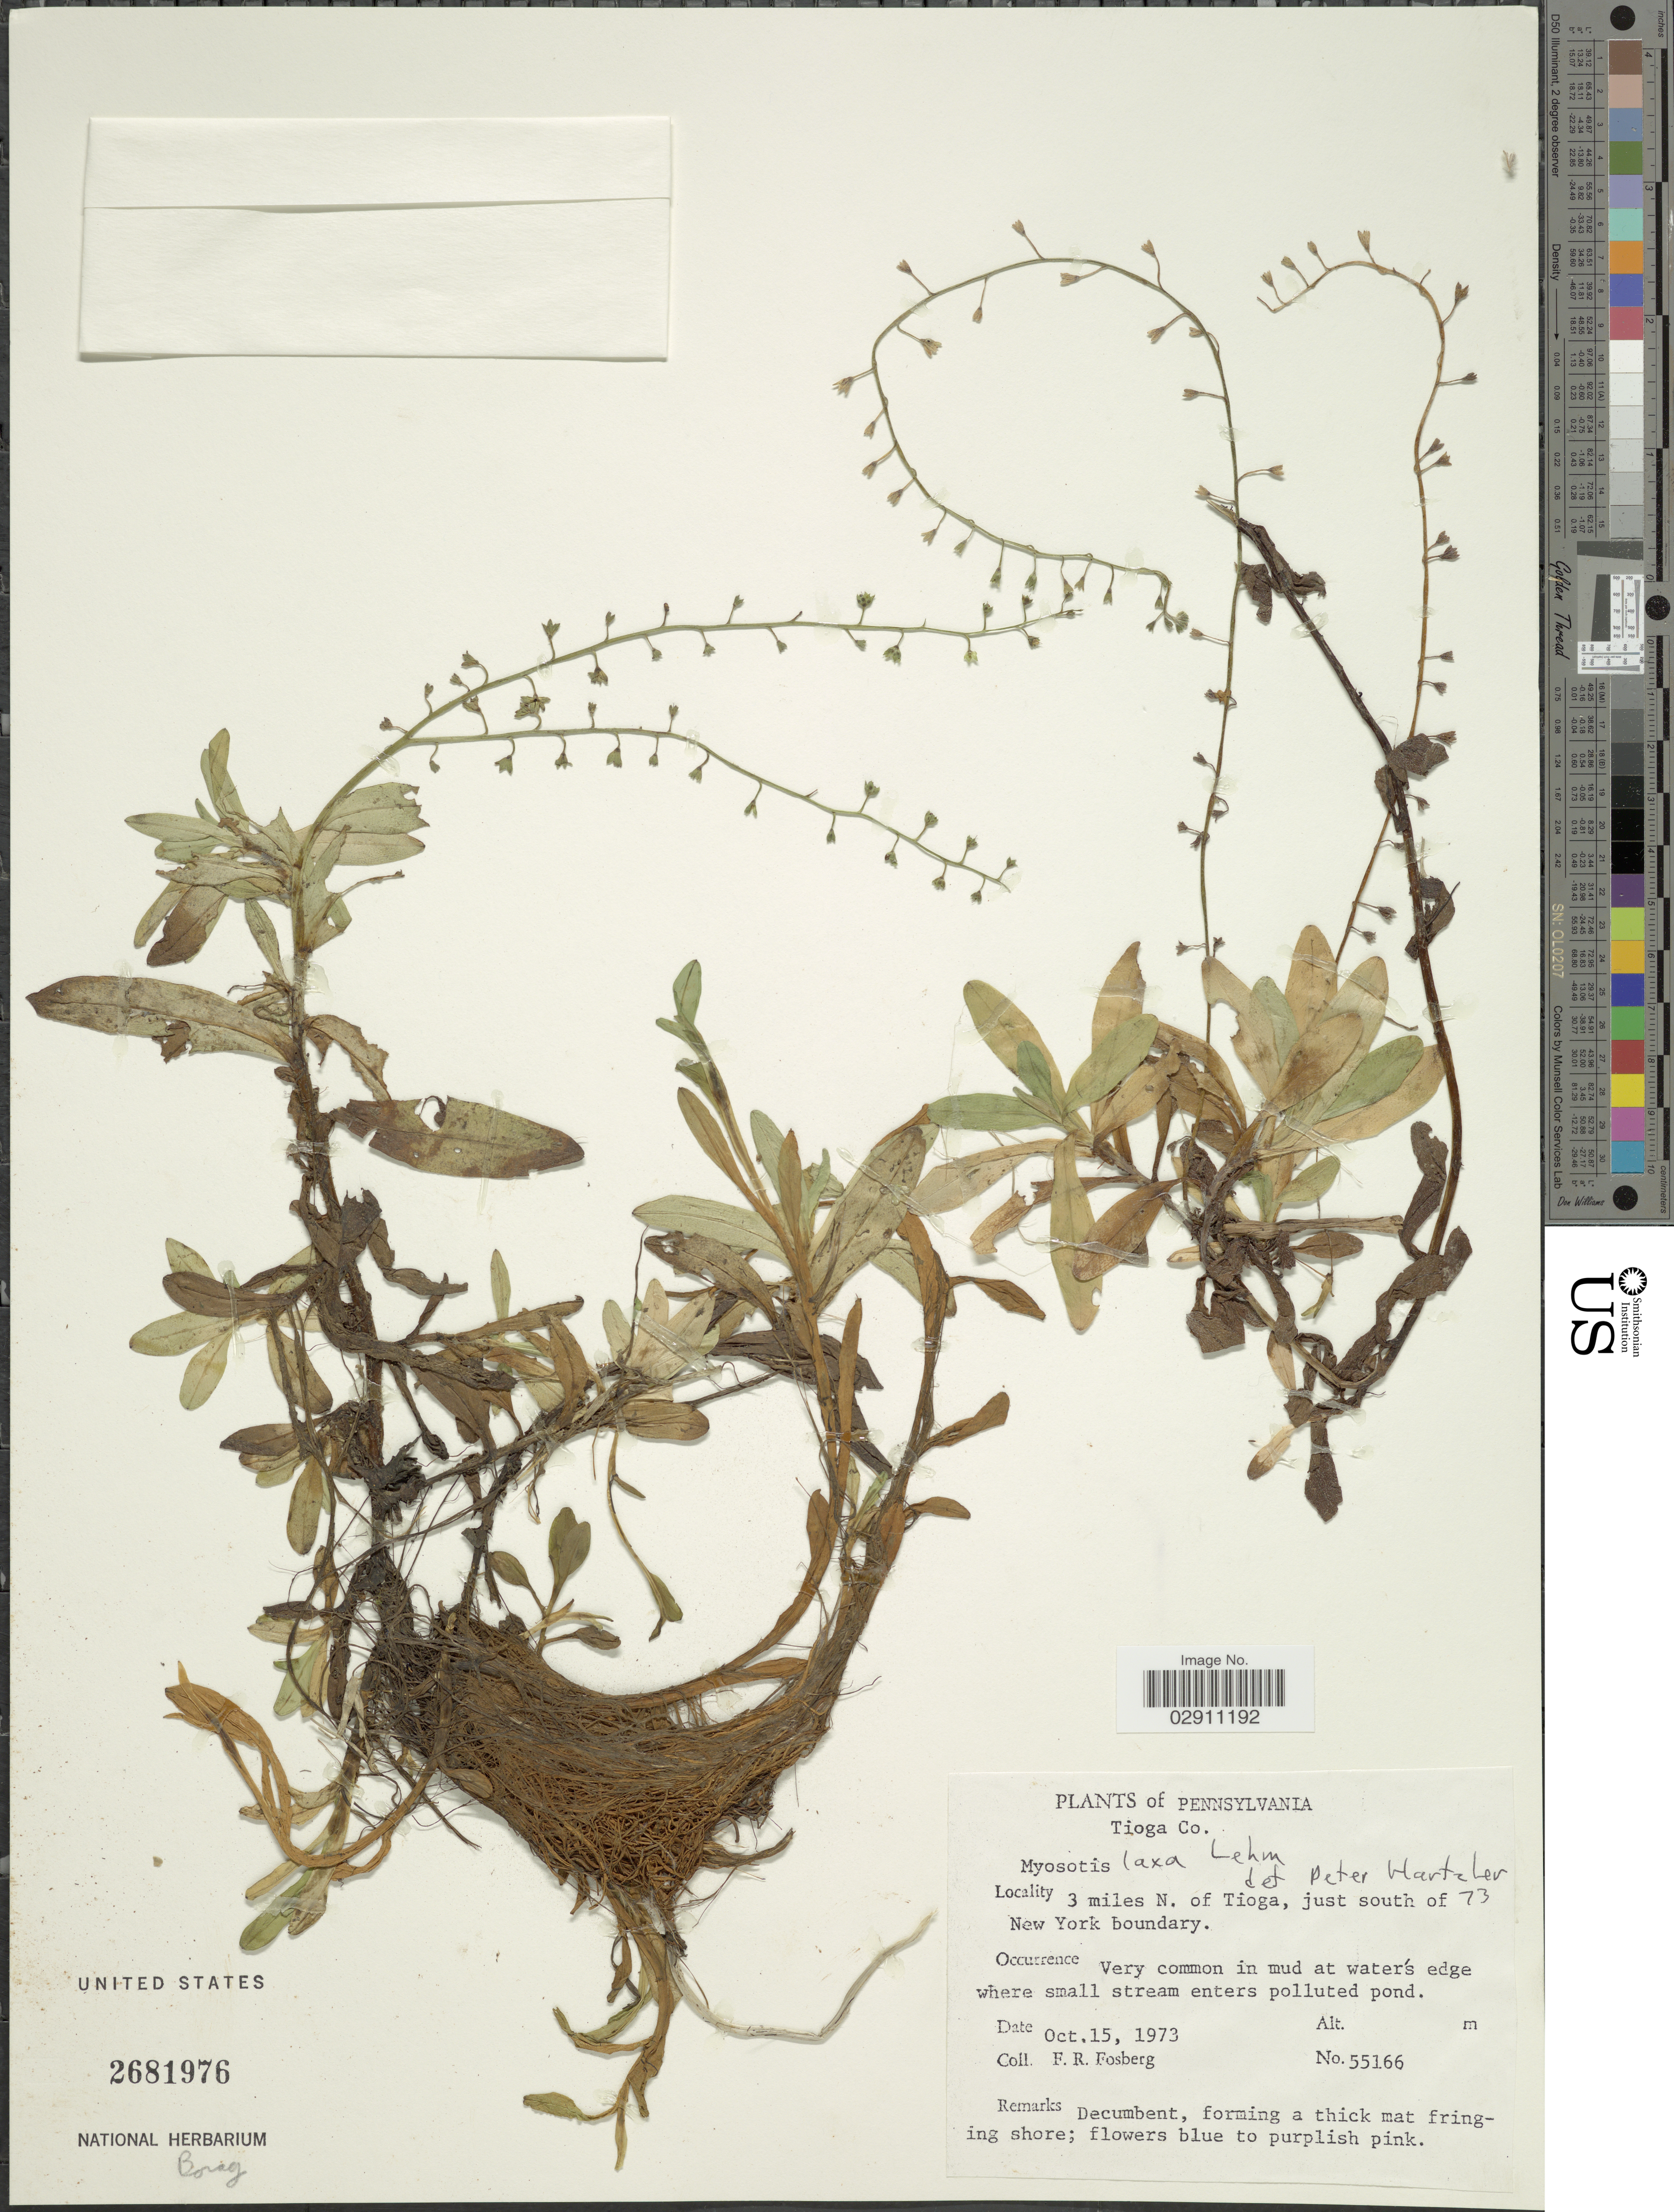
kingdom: Plantae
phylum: Tracheophyta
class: Magnoliopsida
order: Boraginales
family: Boraginaceae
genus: Myosotis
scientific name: Myosotis laxa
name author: F. Lehm.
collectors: F. R. Fosberg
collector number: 55166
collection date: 1973-10-15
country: United States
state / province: Pennsylvania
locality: Tioga Co., 3 miles N. of Tioga, just south of New York boundary.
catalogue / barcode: US 2681976